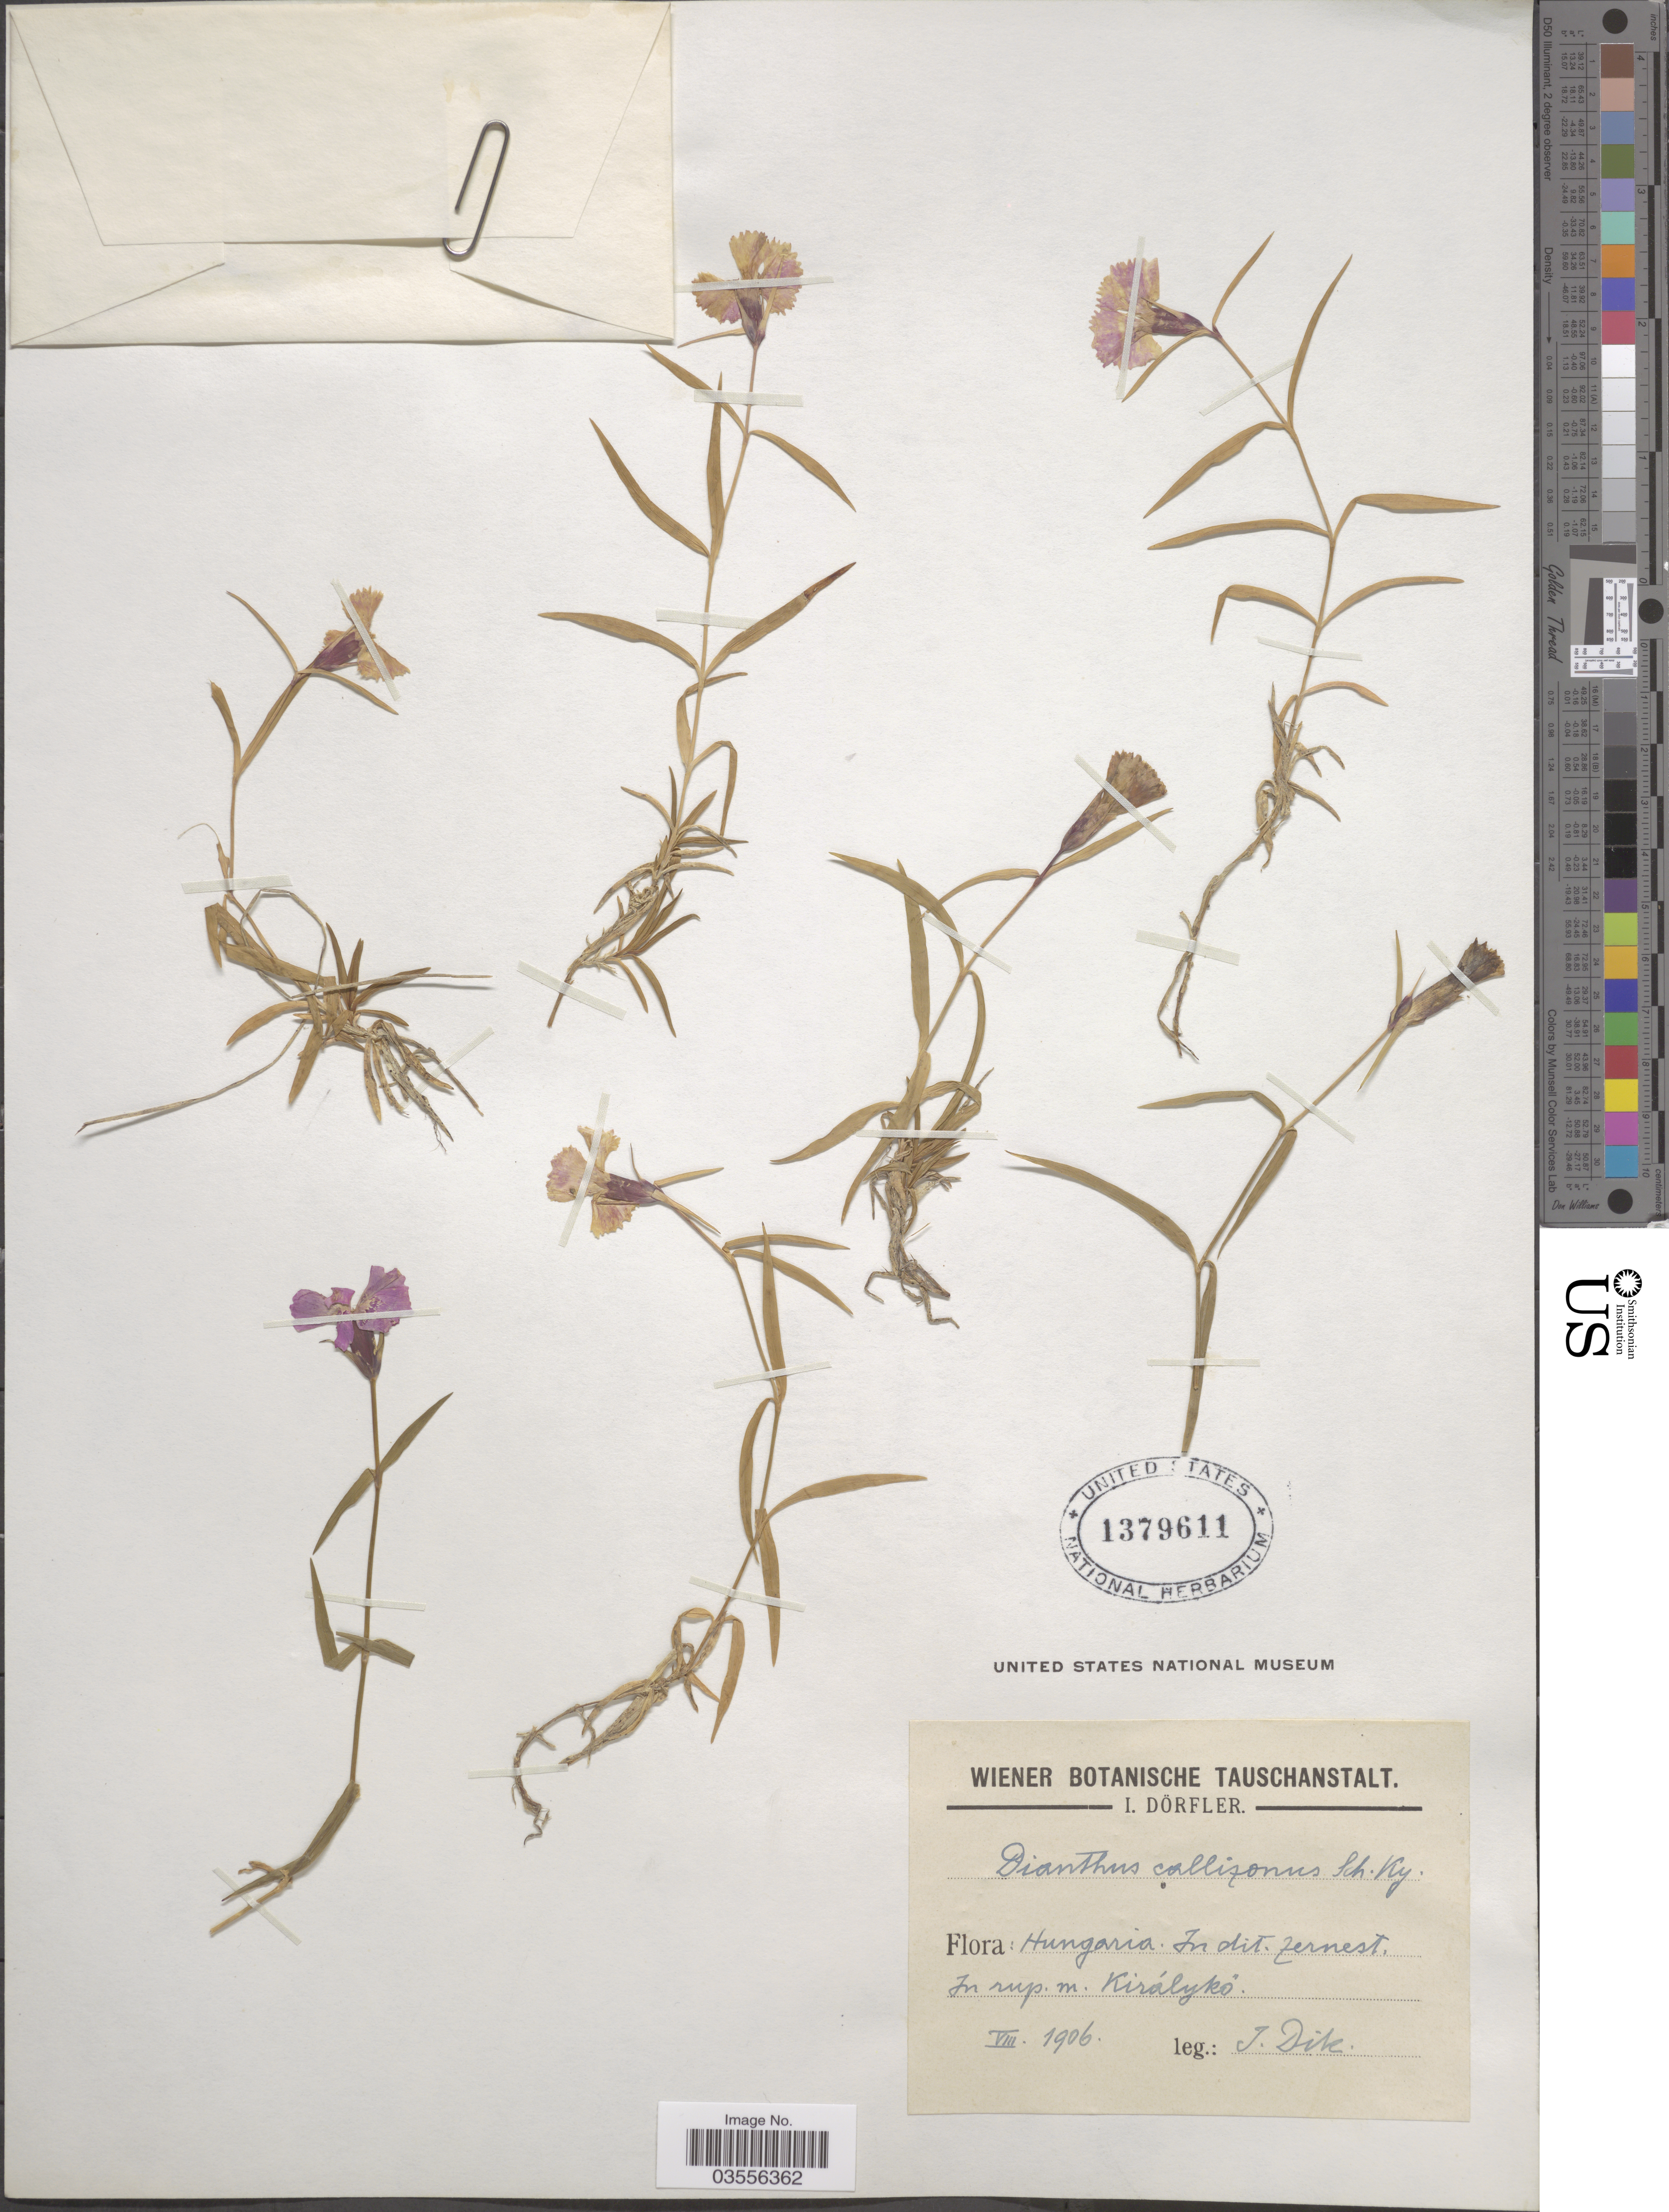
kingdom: Plantae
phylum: Tracheophyta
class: Magnoliopsida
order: Caryophyllales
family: Caryophyllaceae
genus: Dianthus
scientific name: Dianthus callizonus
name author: Schott & Kotschy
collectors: J. Dik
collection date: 1906-08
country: Hungary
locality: In dit. Zernest [interpreted]. In rup. m. Királykö.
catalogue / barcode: US 1379611